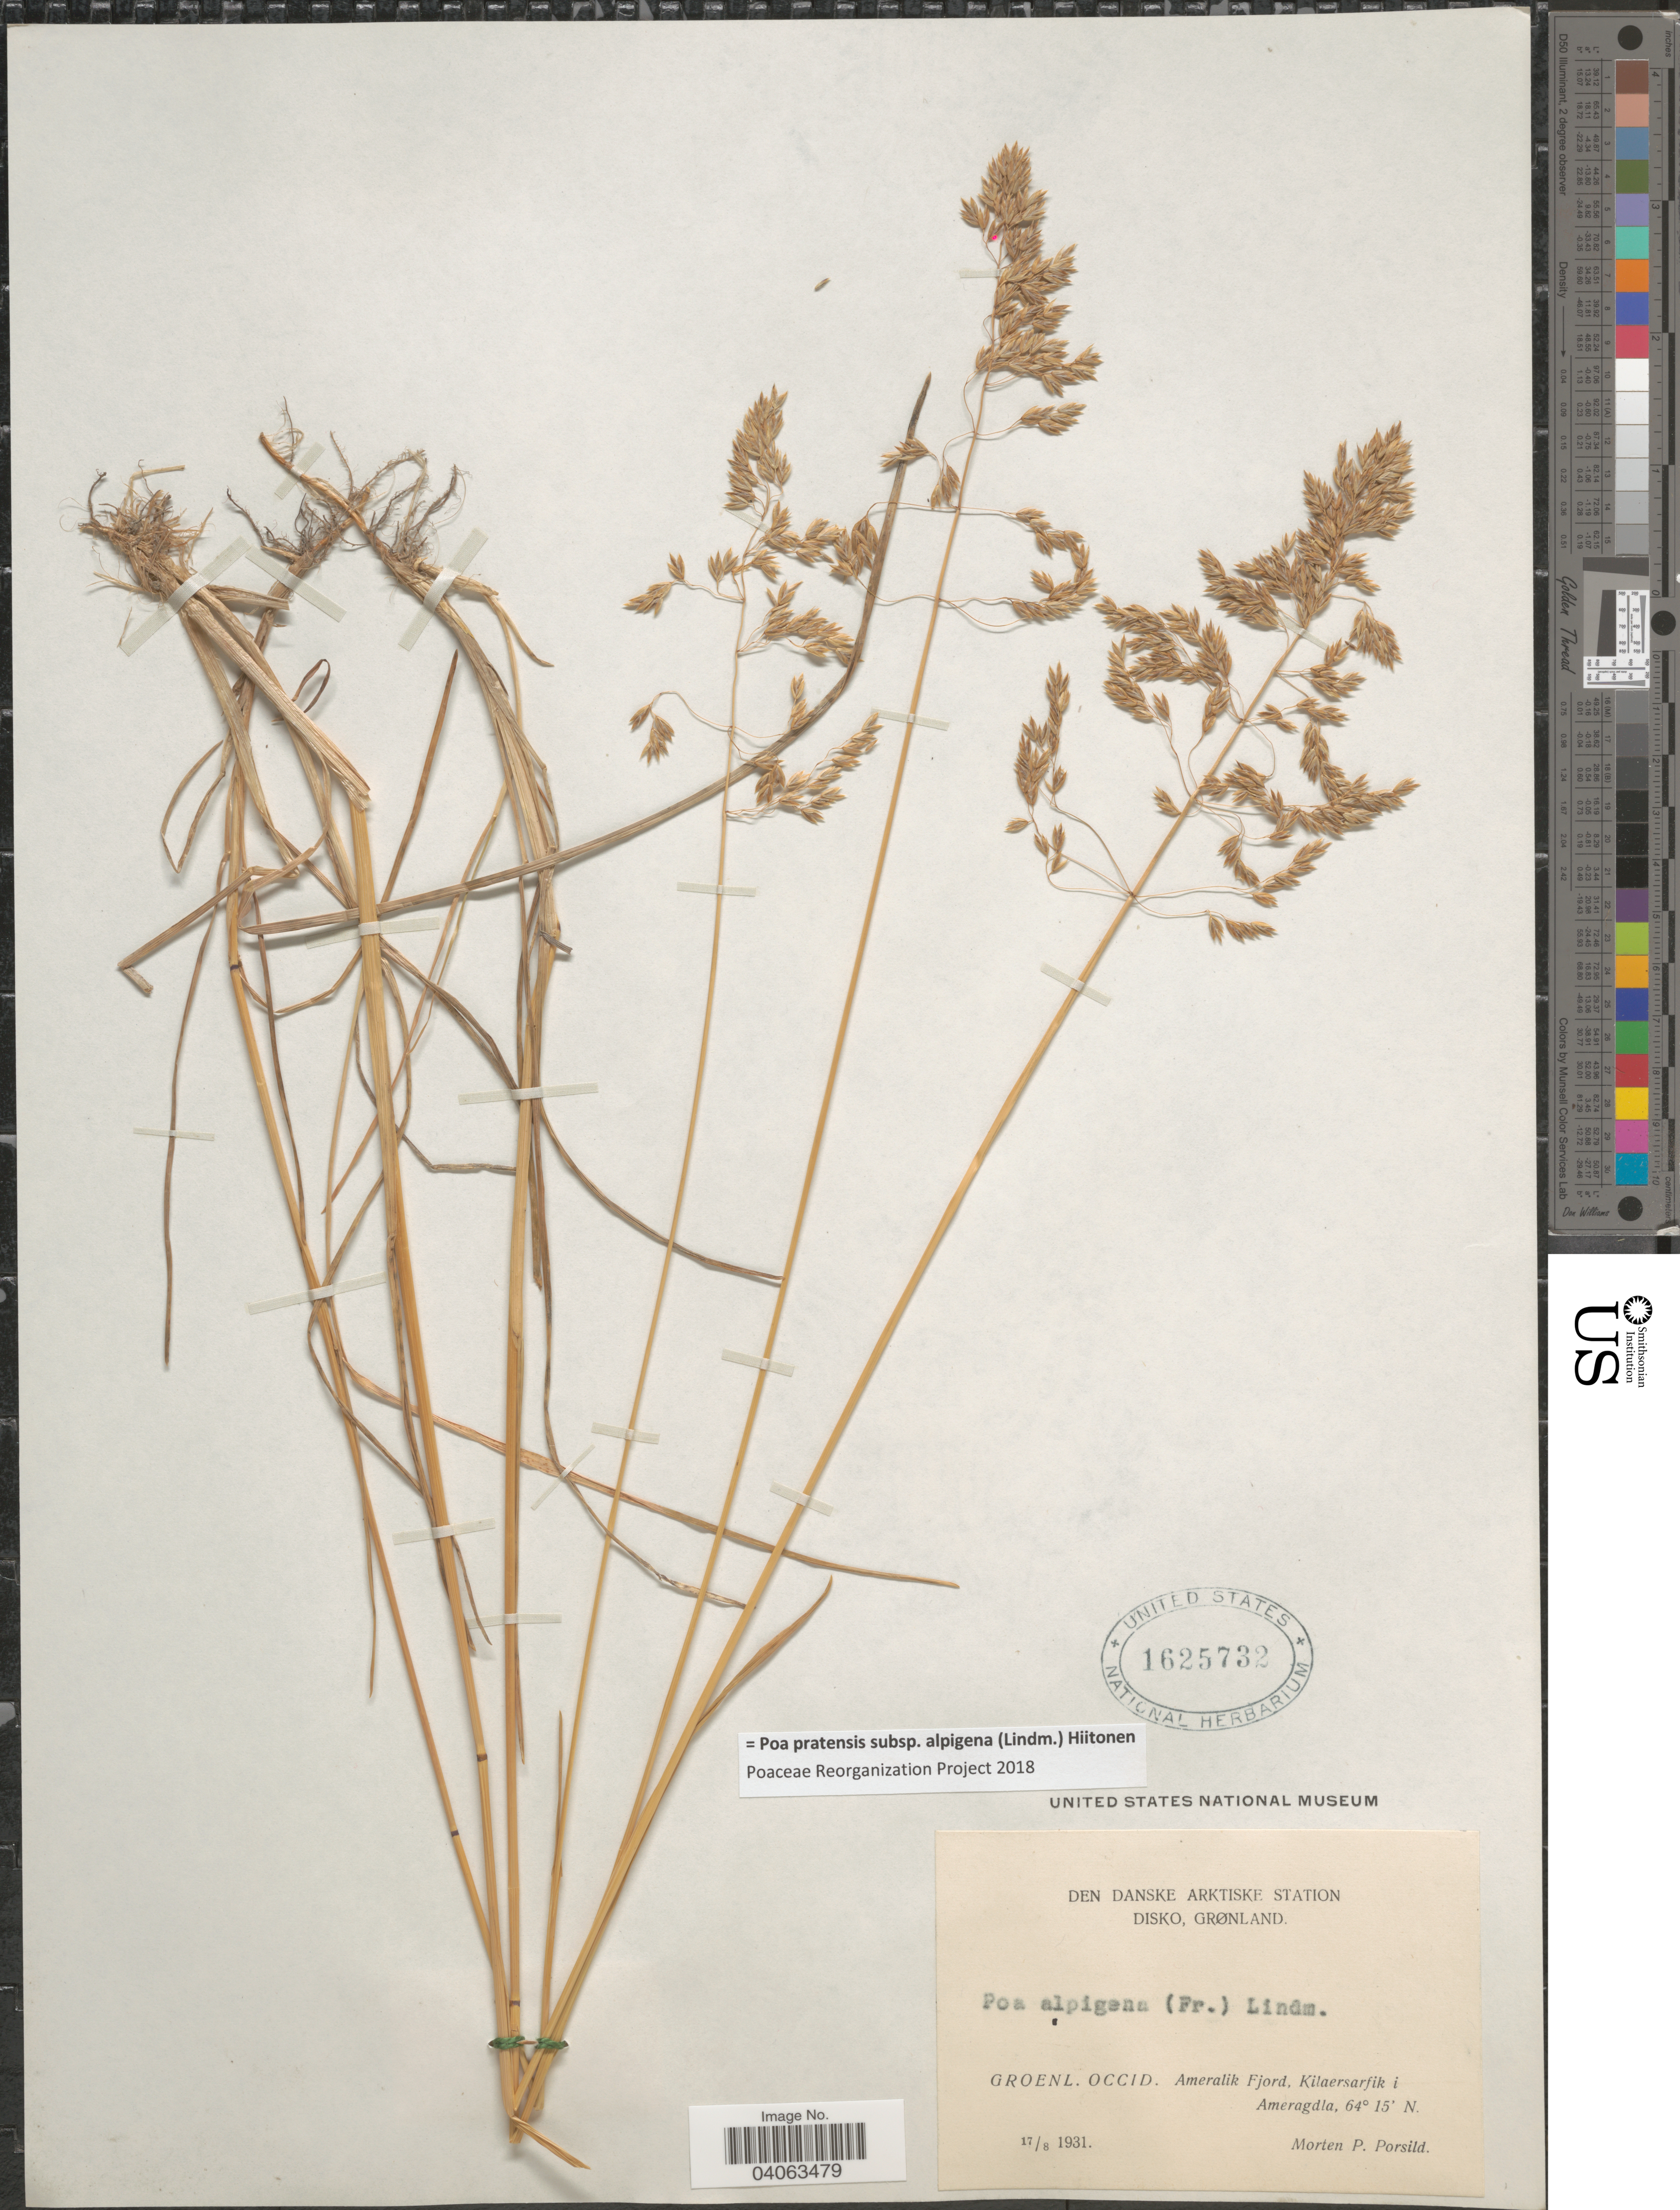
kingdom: Plantae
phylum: Tracheophyta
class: Liliopsida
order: Poales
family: Poaceae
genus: Poa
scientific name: Poa pratensis subsp. alpigena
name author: (Lindm.) Hiitonen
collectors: M. P. Porsild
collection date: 1931-08-17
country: Greenland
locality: Den Danske Arktiske Station Disko, Grønland. Groenl. Occid. Ameralik Fjord, Kilaersarfik i Ameragdla.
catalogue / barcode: US 1625732